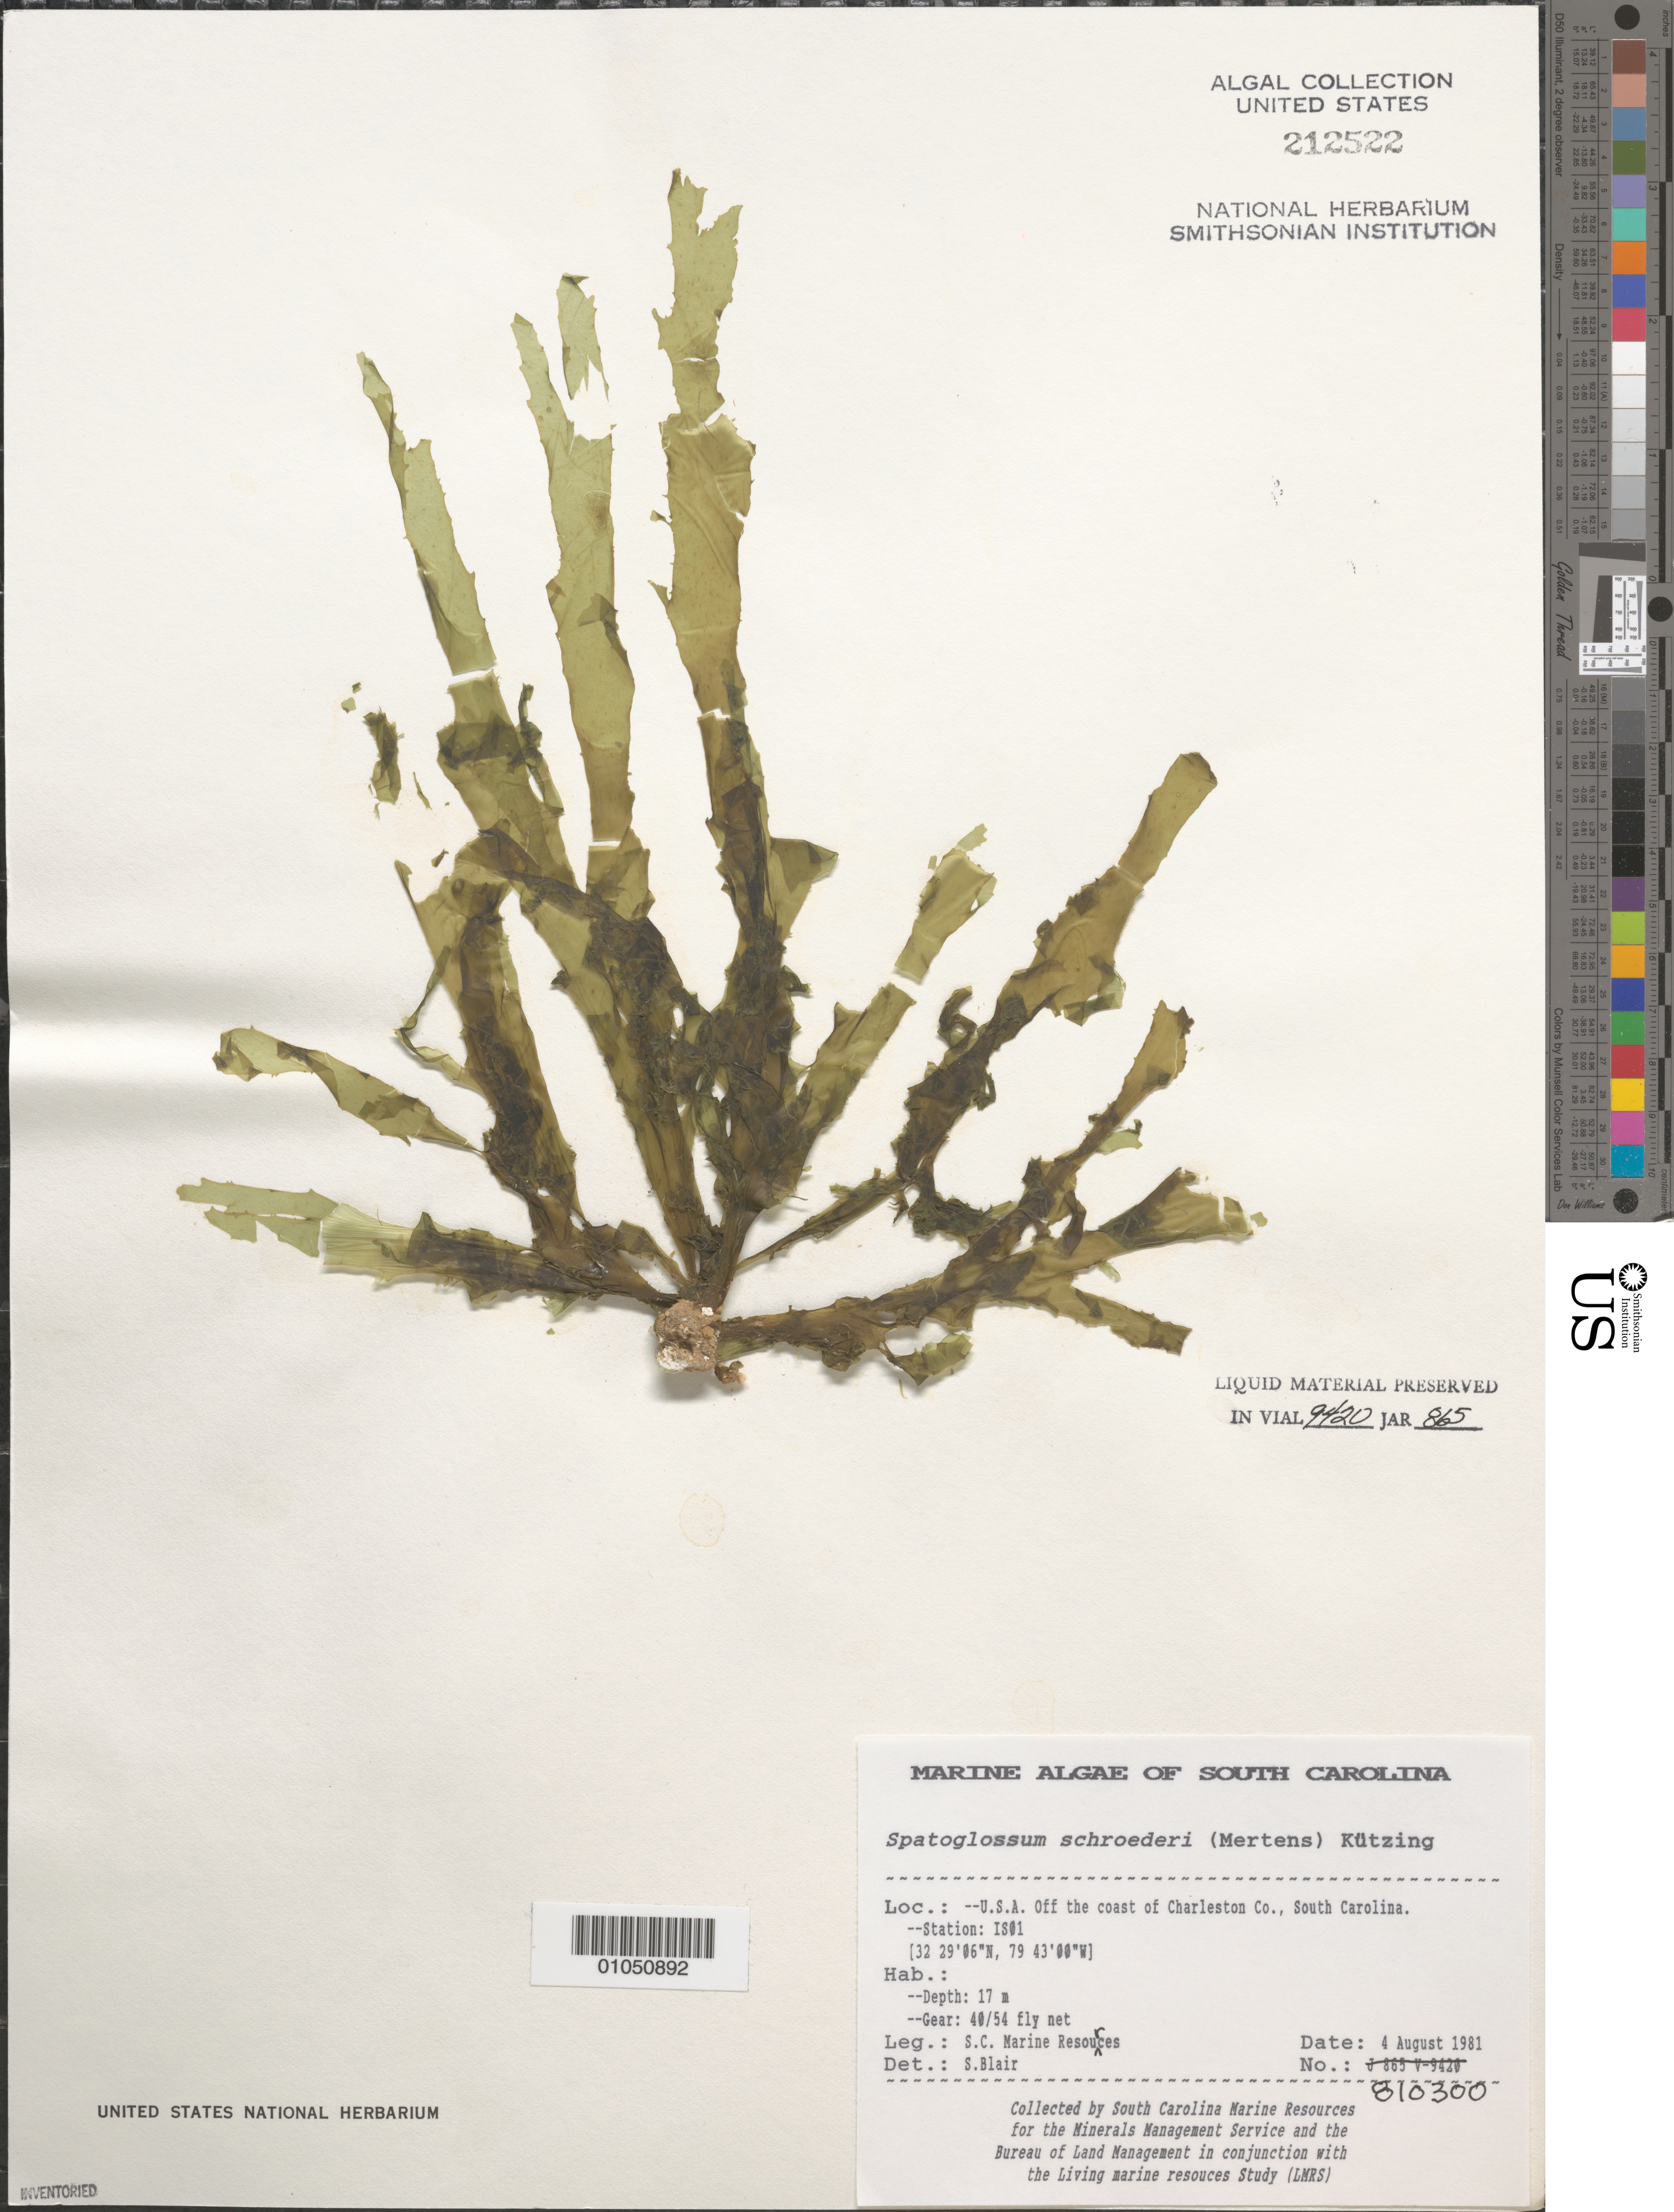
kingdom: Chromista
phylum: Ochrophyta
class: Phaeophyceae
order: Dictyotales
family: Dictyotaceae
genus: Spatoglossum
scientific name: Spatoglossum schroederi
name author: (C. Agardh) Kütz.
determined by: Blair, S. M.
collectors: South Carolina Marine Resources for BLM/MMS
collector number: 810282 (Station IS01)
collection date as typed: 04 Aug 1981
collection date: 1981-08-04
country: United States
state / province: South Carolina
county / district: Charleston County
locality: Off coast of Charleston County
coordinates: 32 29'06"N, 79 43'00"W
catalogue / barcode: US 212522